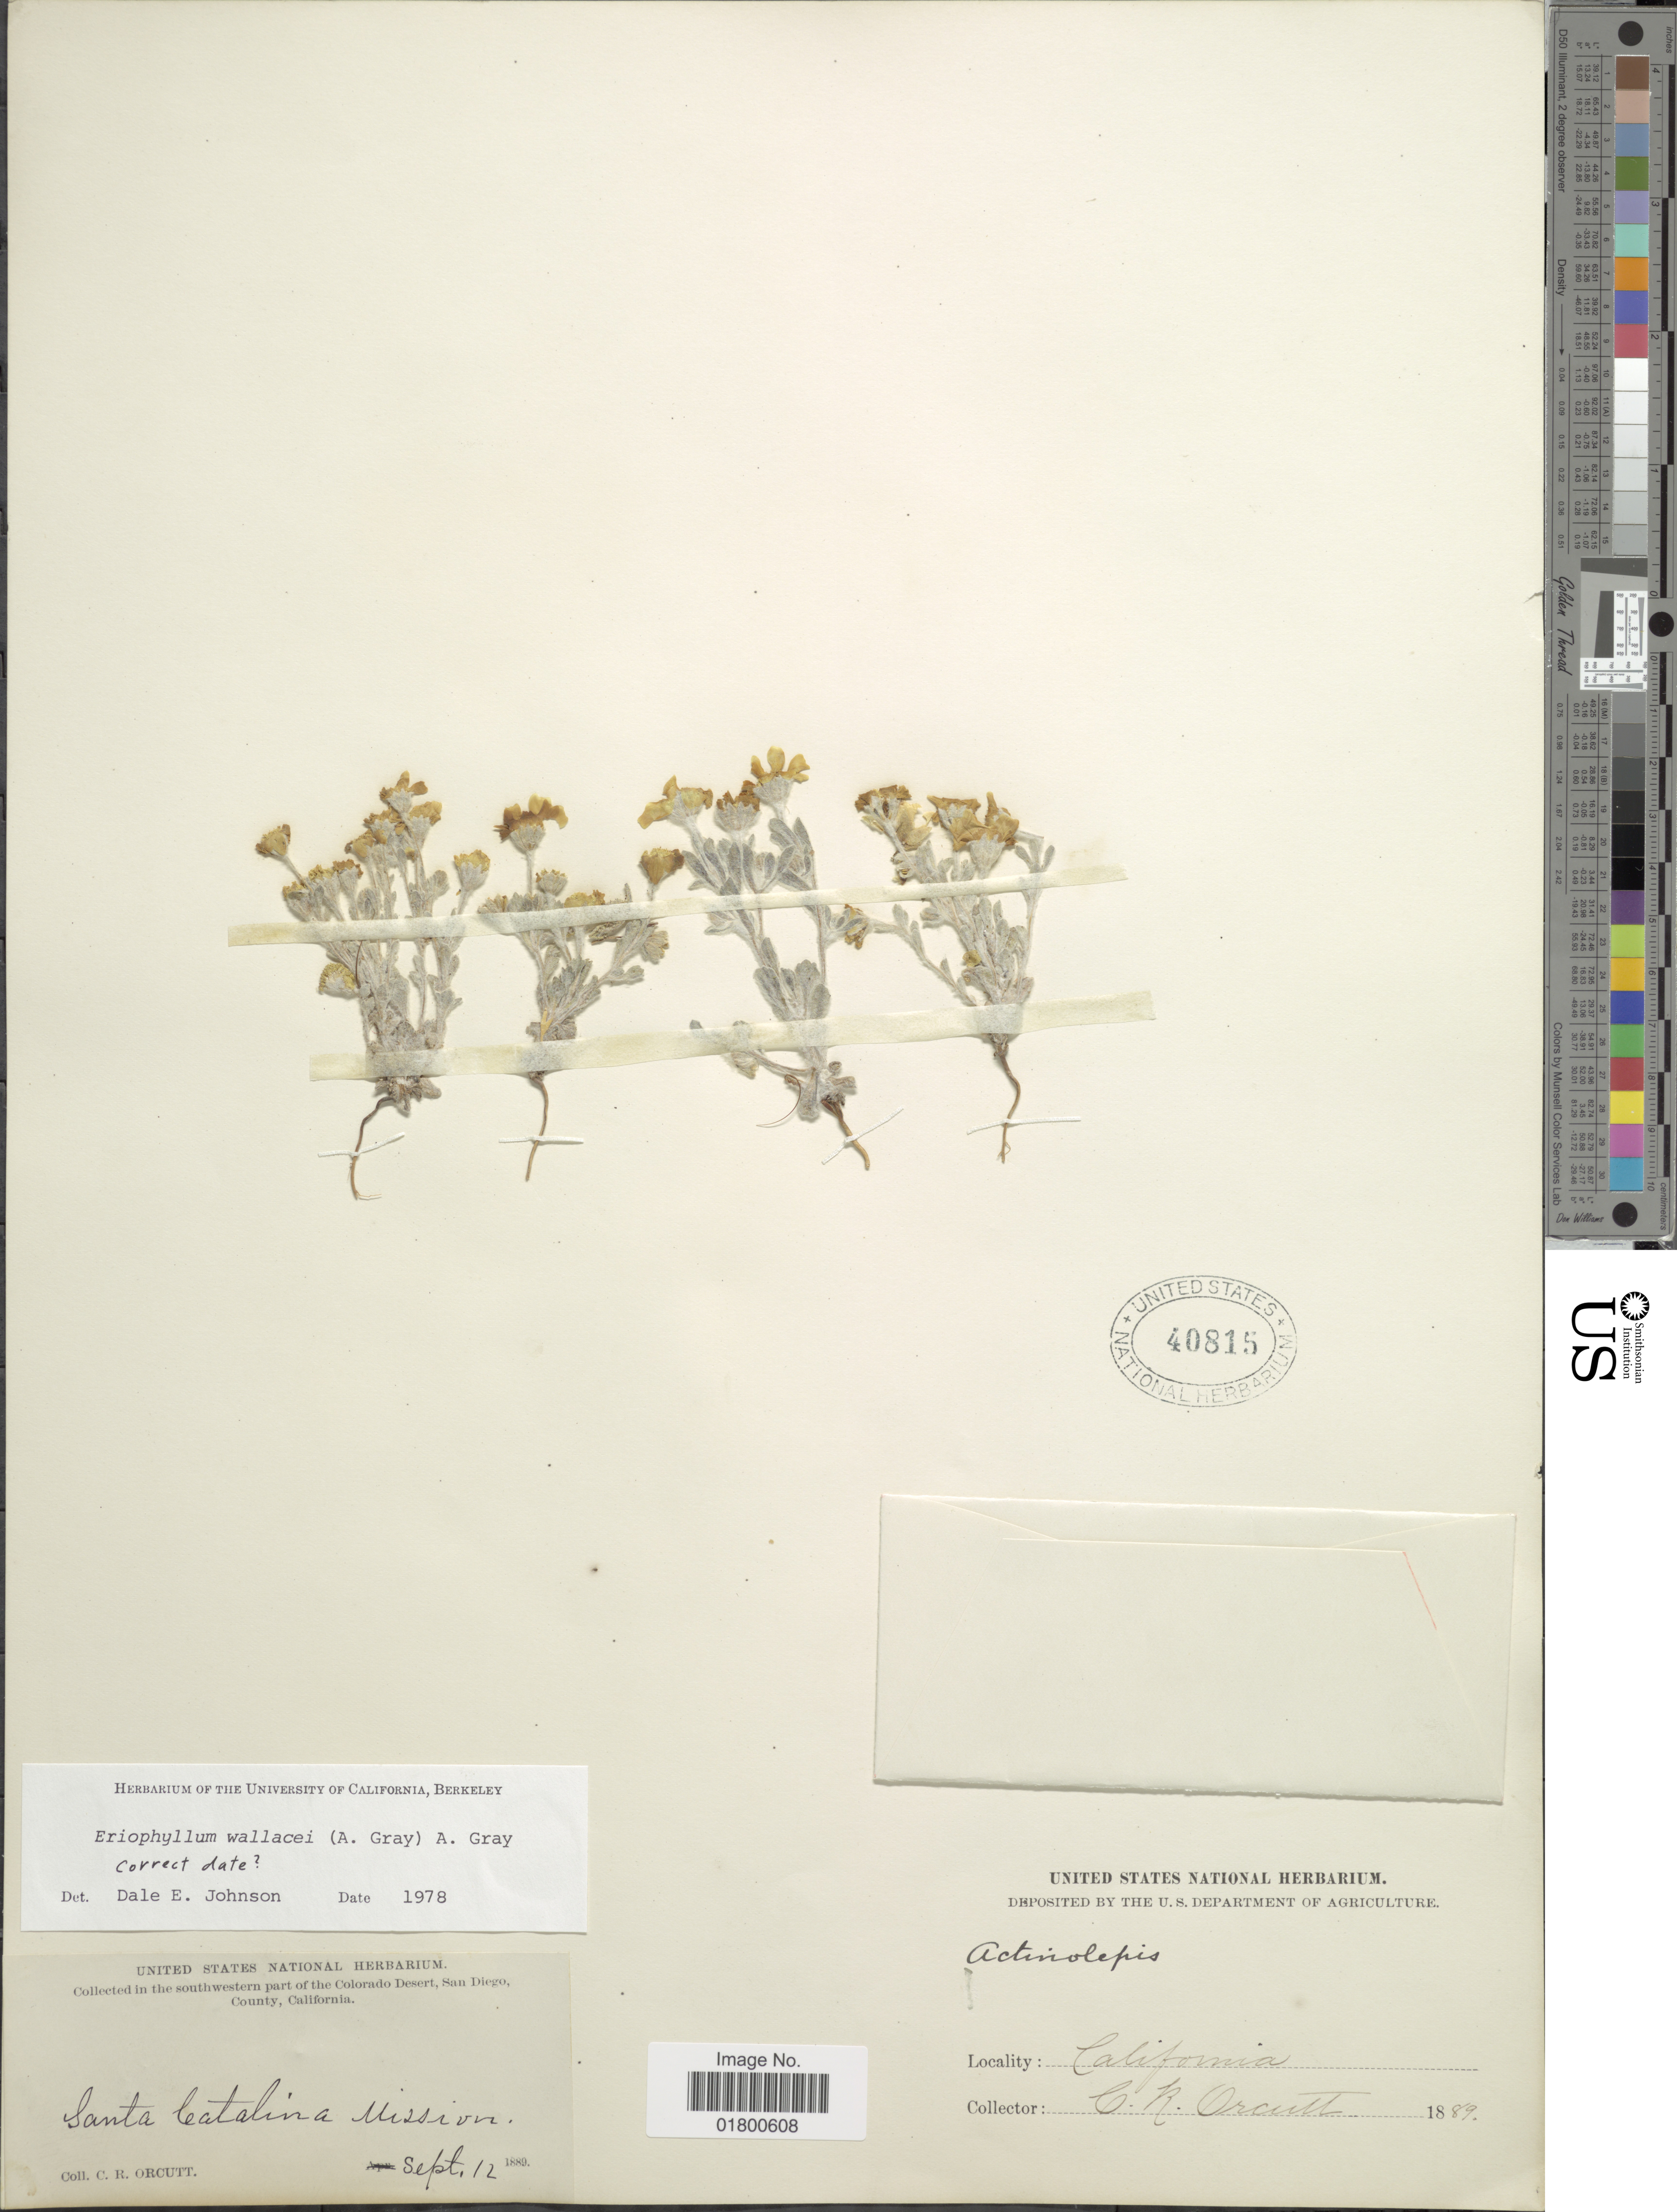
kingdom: Plantae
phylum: Tracheophyta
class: Magnoliopsida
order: Asterales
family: Asteraceae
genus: Eriophyllum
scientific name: Eriophyllum wallacei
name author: (A. Gray) A. Gray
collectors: C. R. Orcutt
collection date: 1889-09-12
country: United States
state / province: California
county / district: San Diego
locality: In the southwestern part of the Colorado Desert, Sam Diego County, California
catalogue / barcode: US 40815